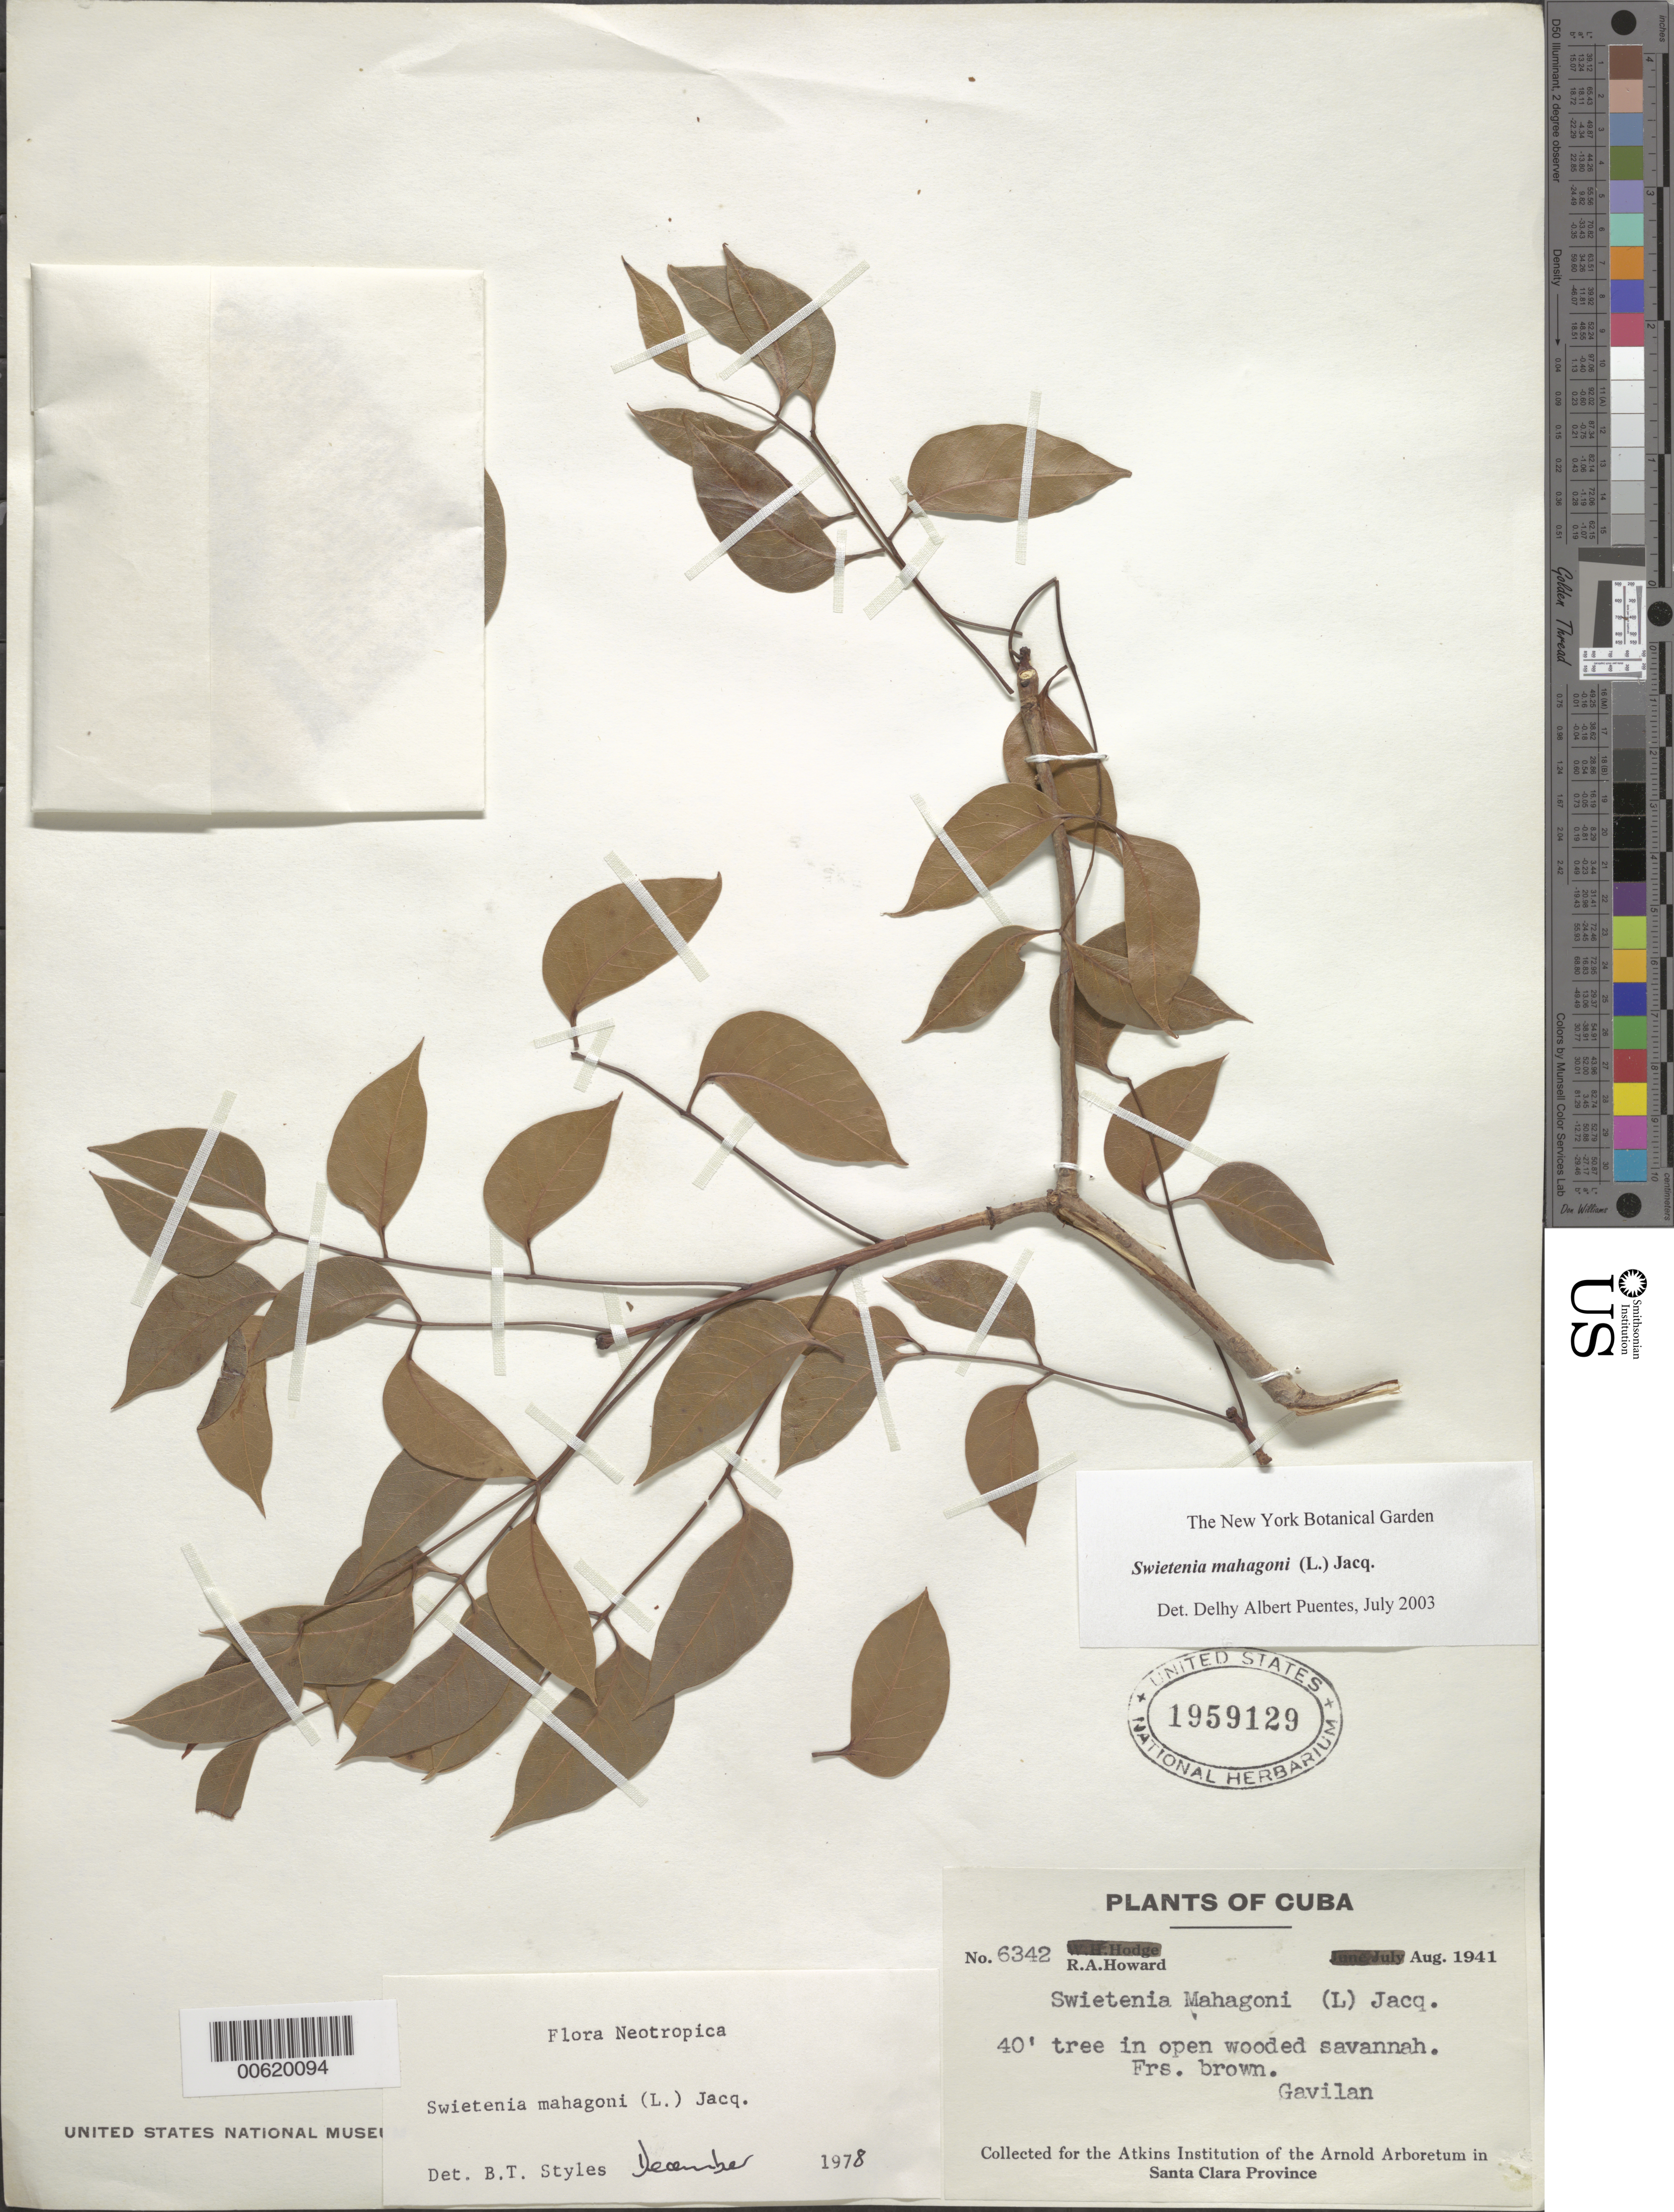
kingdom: Plantae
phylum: Tracheophyta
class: Magnoliopsida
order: Sapindales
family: Meliaceae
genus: Swietenia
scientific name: Swietenia mahagoni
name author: (L.) Jacq.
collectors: R. A. Howard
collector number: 6342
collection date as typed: Aug 1941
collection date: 1941-08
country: Cuba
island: Greater Antilles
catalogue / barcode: US 1959129